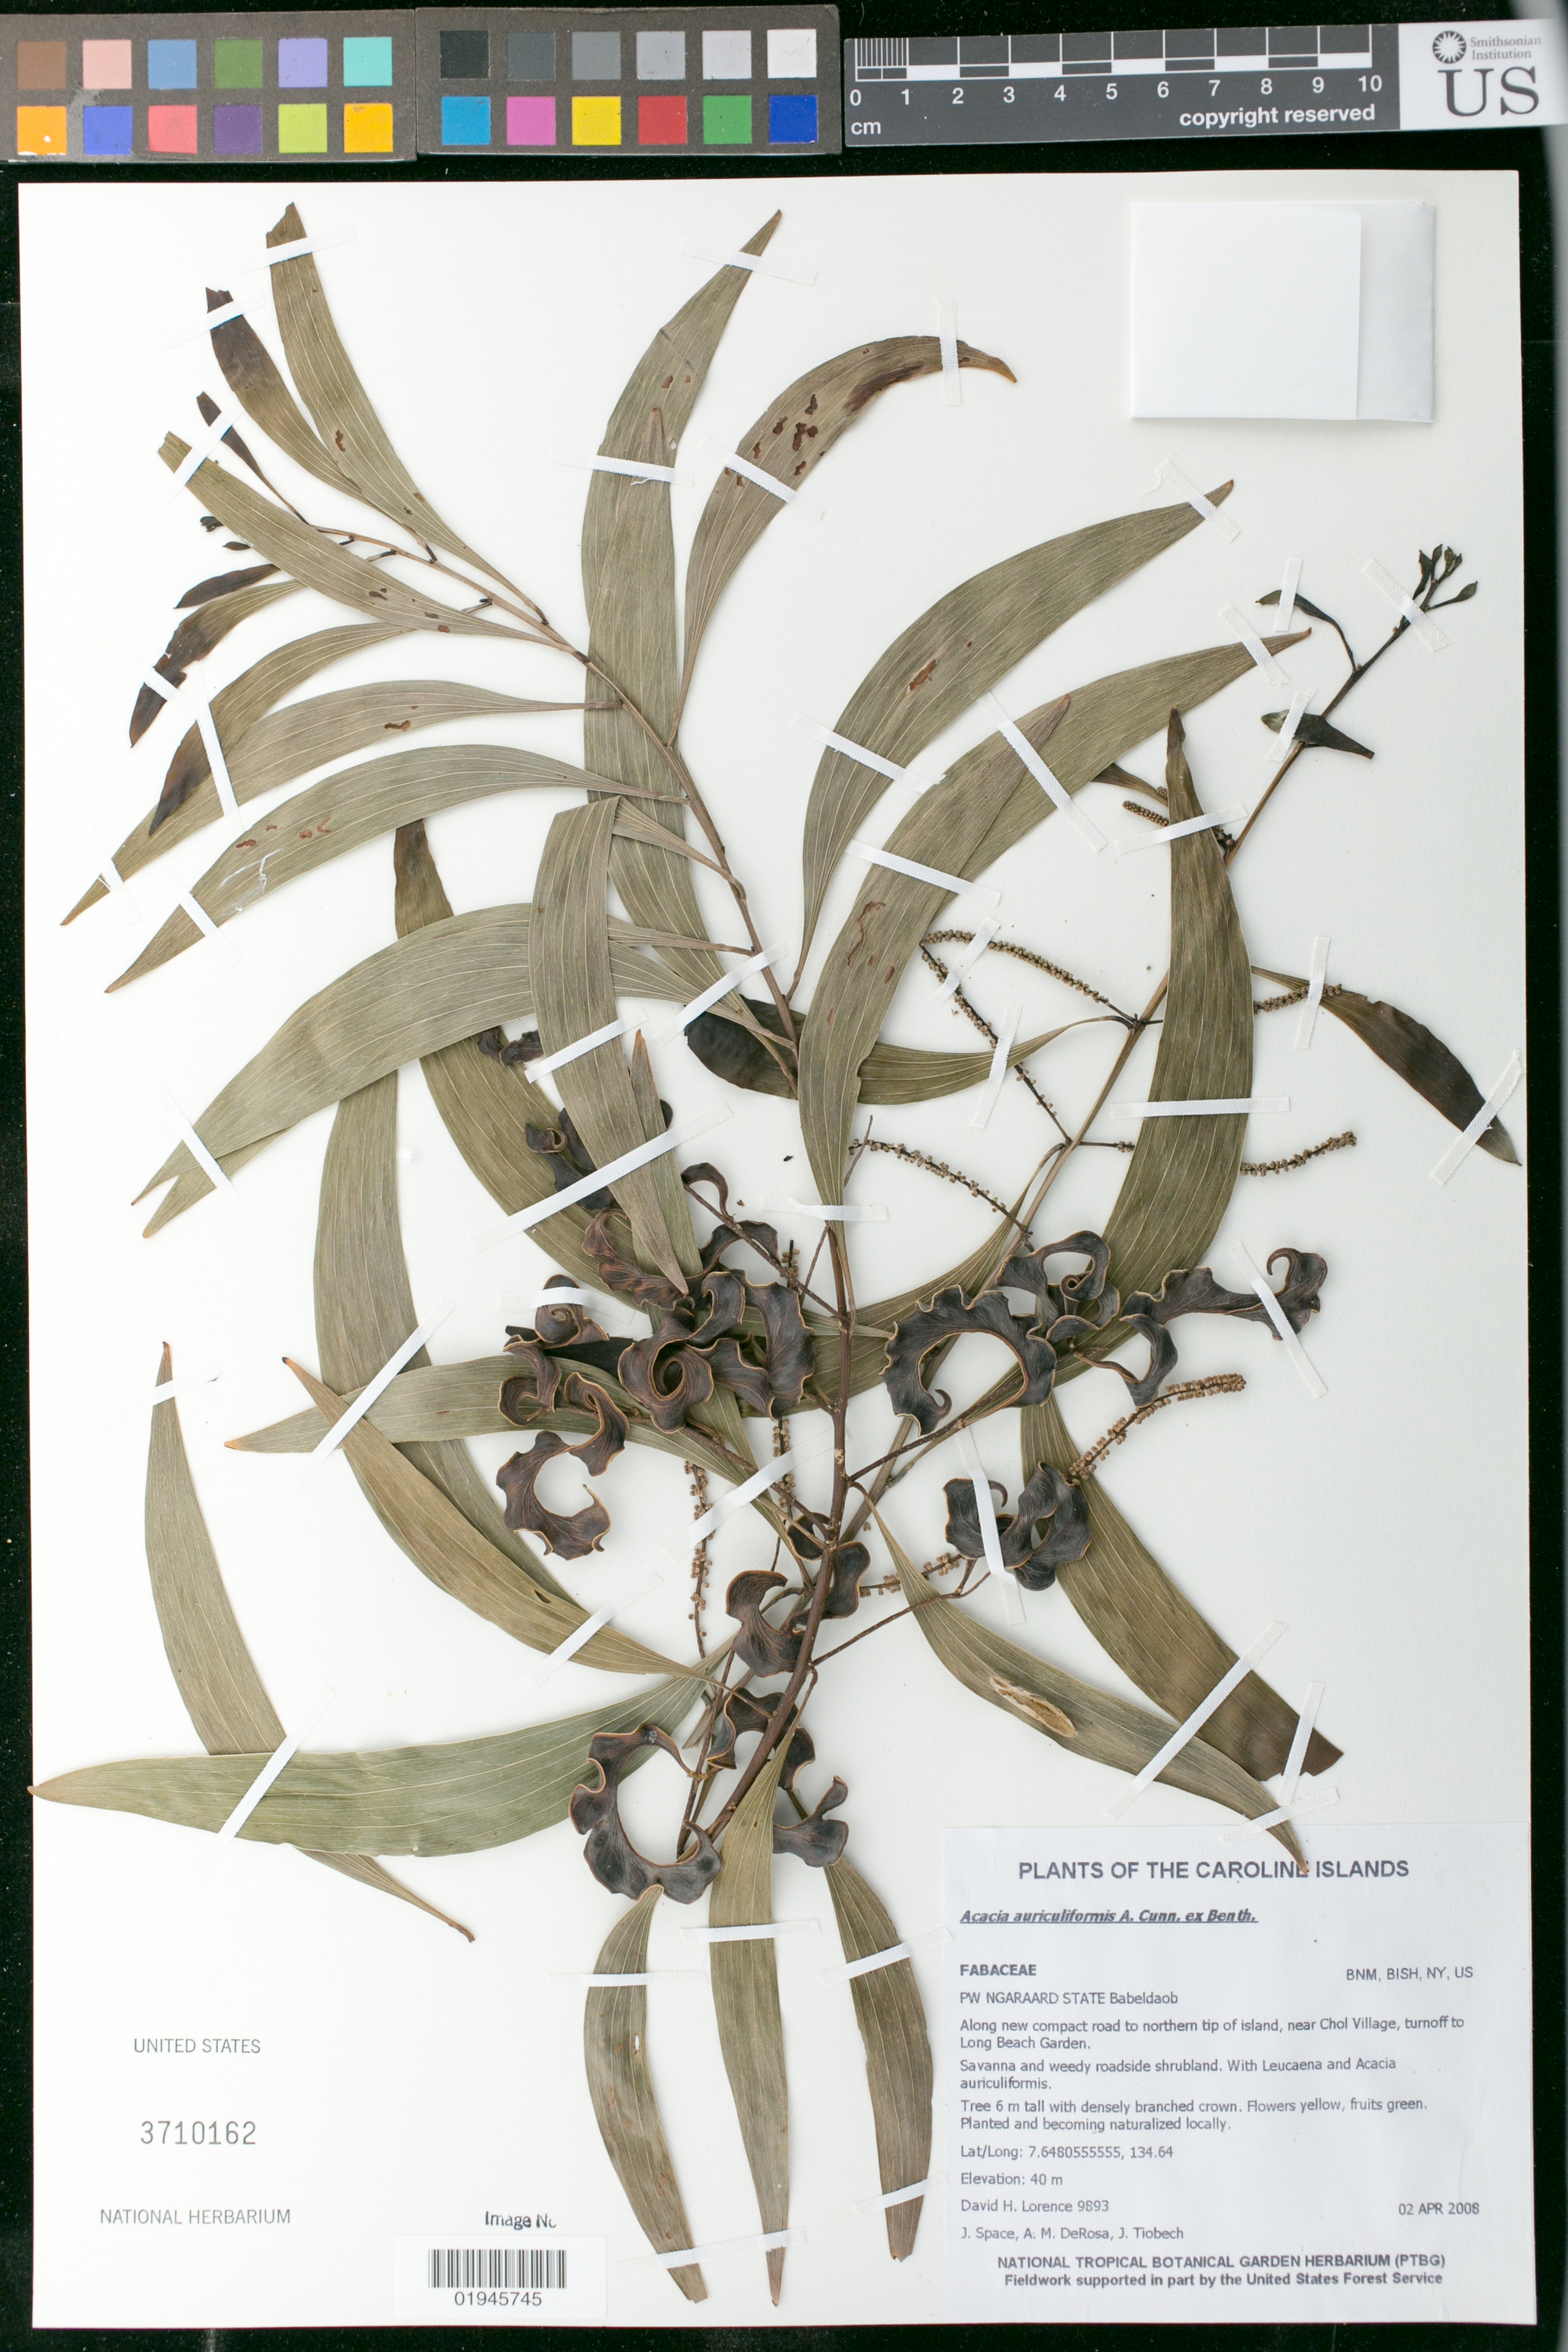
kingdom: Plantae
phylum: Tracheophyta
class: Magnoliopsida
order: Fabales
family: Fabaceae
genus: Acacia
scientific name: Acacia auriculiformis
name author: A. Cunn. ex Benth.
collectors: D. Lorence, J. Space, A. DeRosa & J. Tiobech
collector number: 9893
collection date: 2008-04-02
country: Palau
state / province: Ngaraard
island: Babeldaob [Babelthuap]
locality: Along new compact road to northern tip of island, near Chol Village, turnoff to Long Beach Garden.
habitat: Savanna and weedy roadside shrubland.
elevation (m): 40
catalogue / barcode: US 3710162